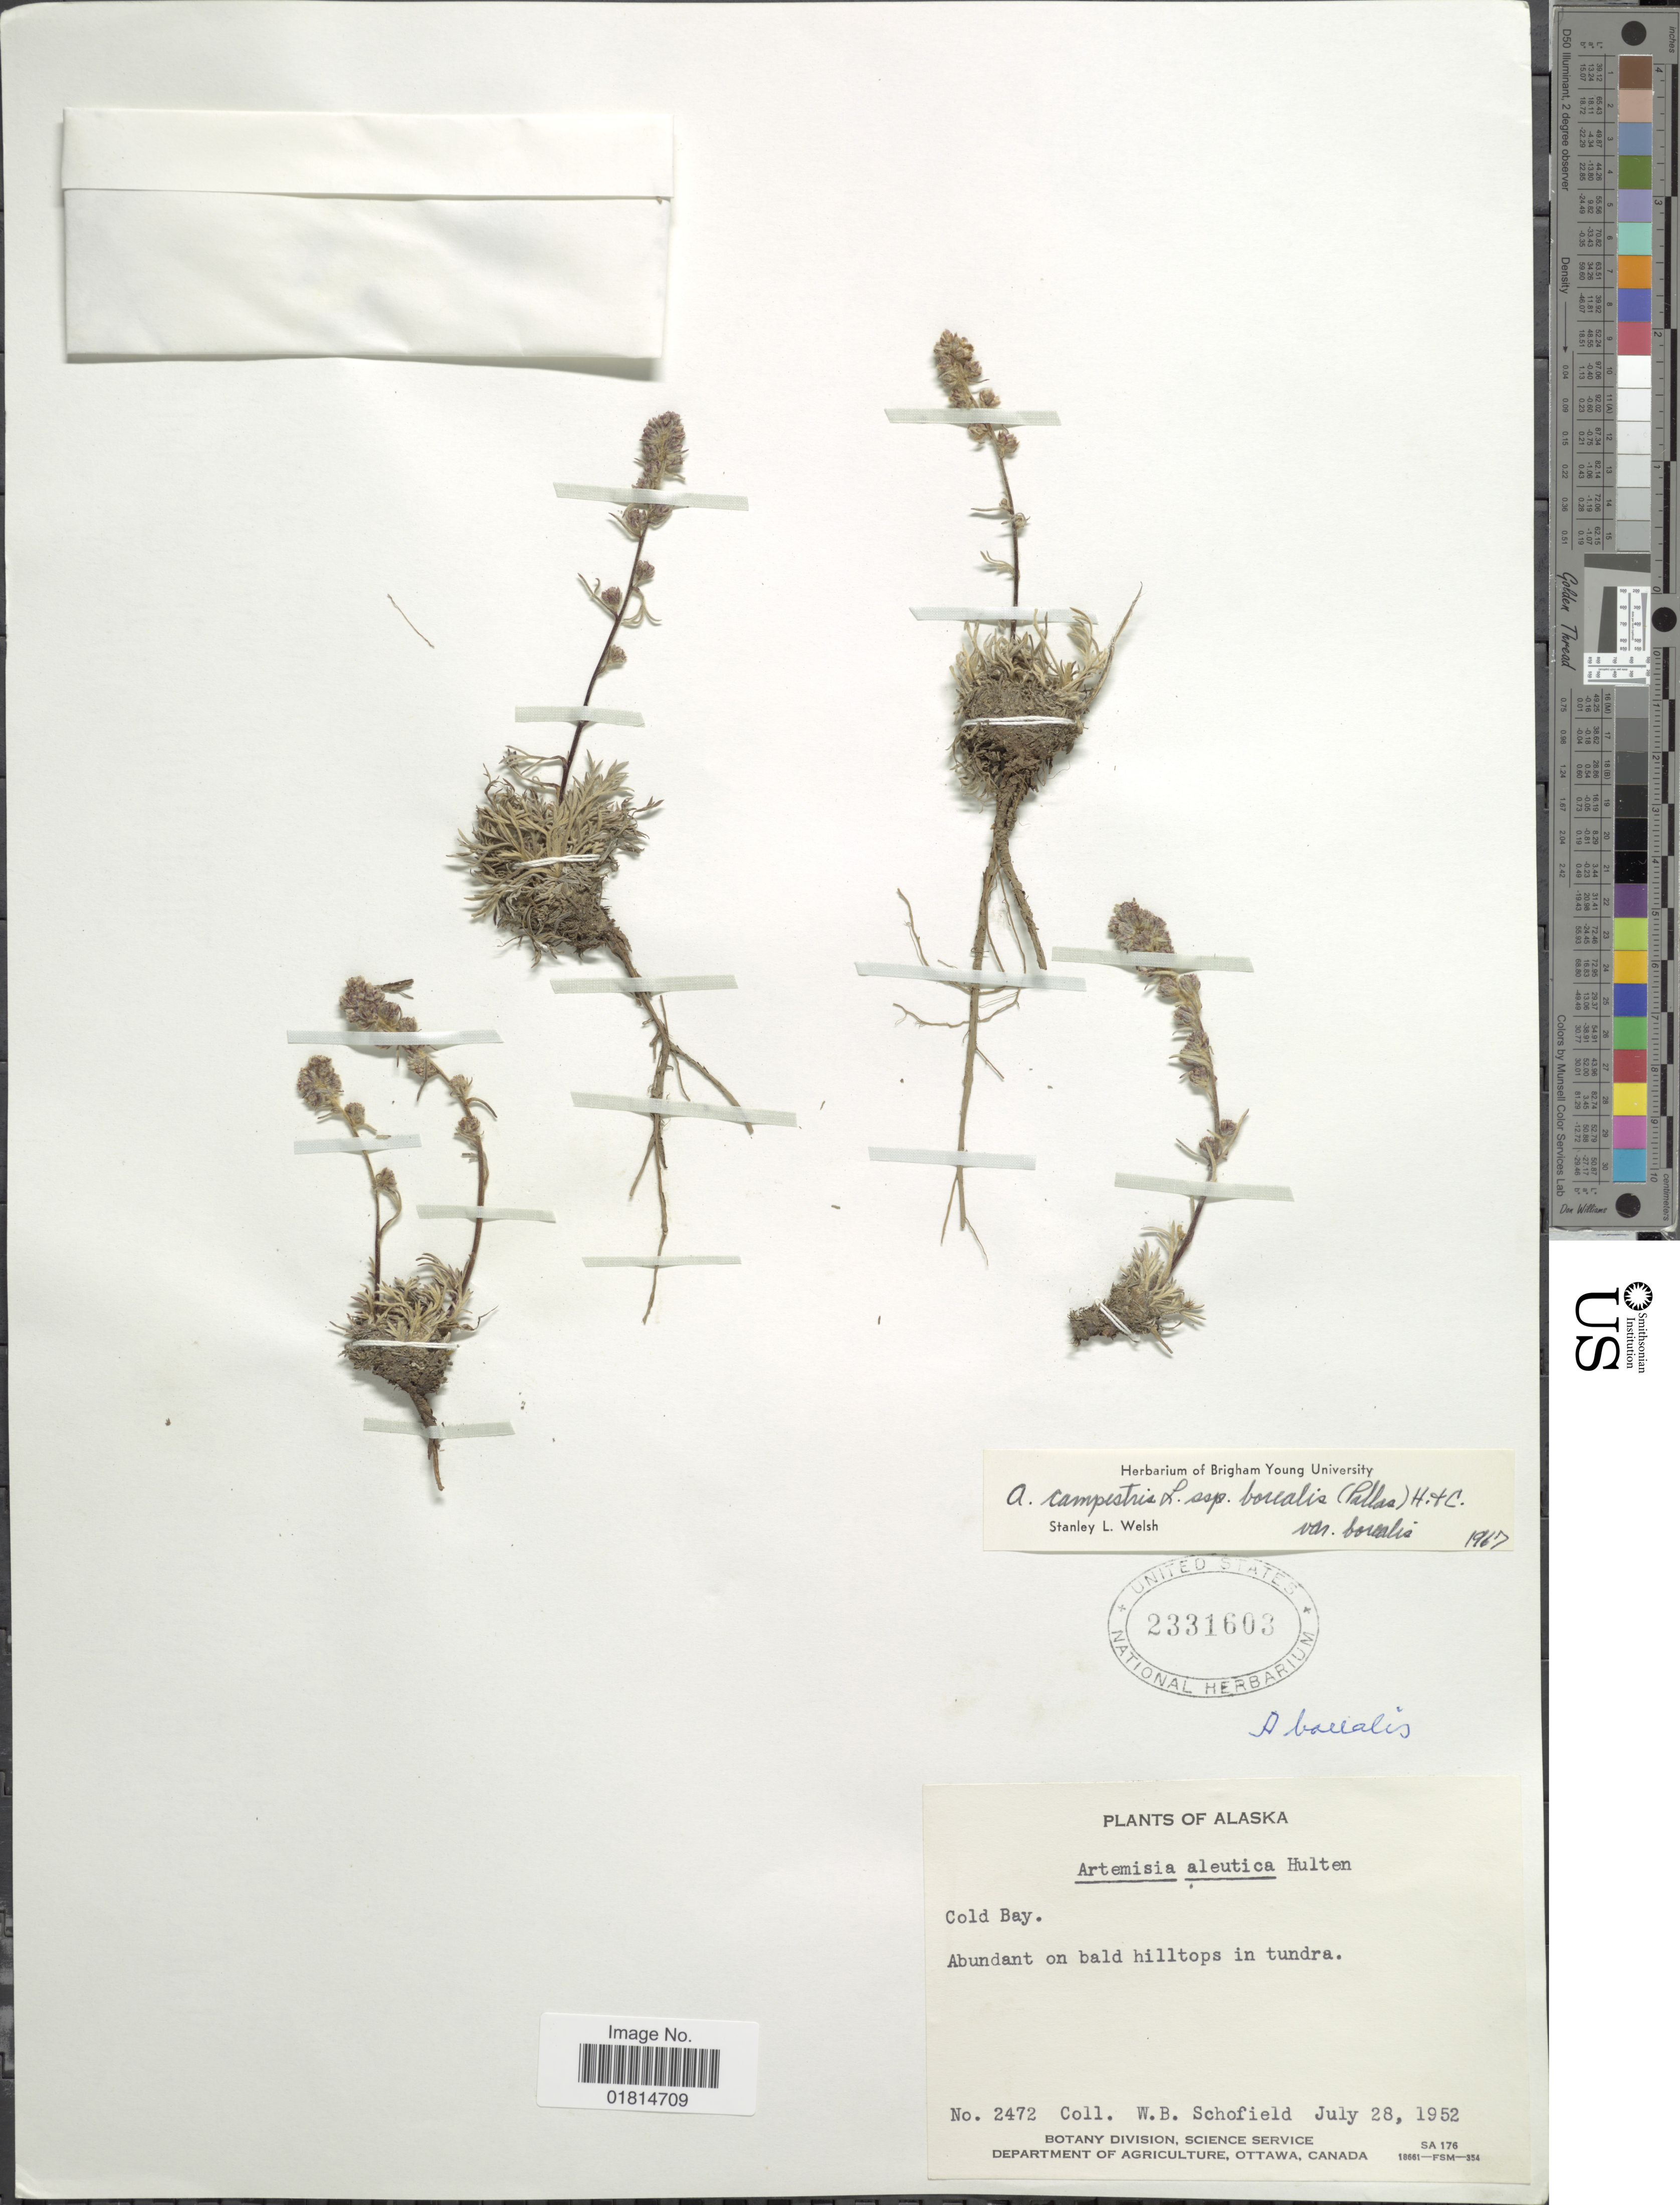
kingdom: Plantae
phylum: Tracheophyta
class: Magnoliopsida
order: Asterales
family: Asteraceae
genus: Artemisia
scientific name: Artemisia campestris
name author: L.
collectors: W. Schofield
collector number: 2472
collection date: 1952-07-28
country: United States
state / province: Alaska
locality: Cold Bay. Abundant on bald hilltops in tundra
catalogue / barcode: US 2331603